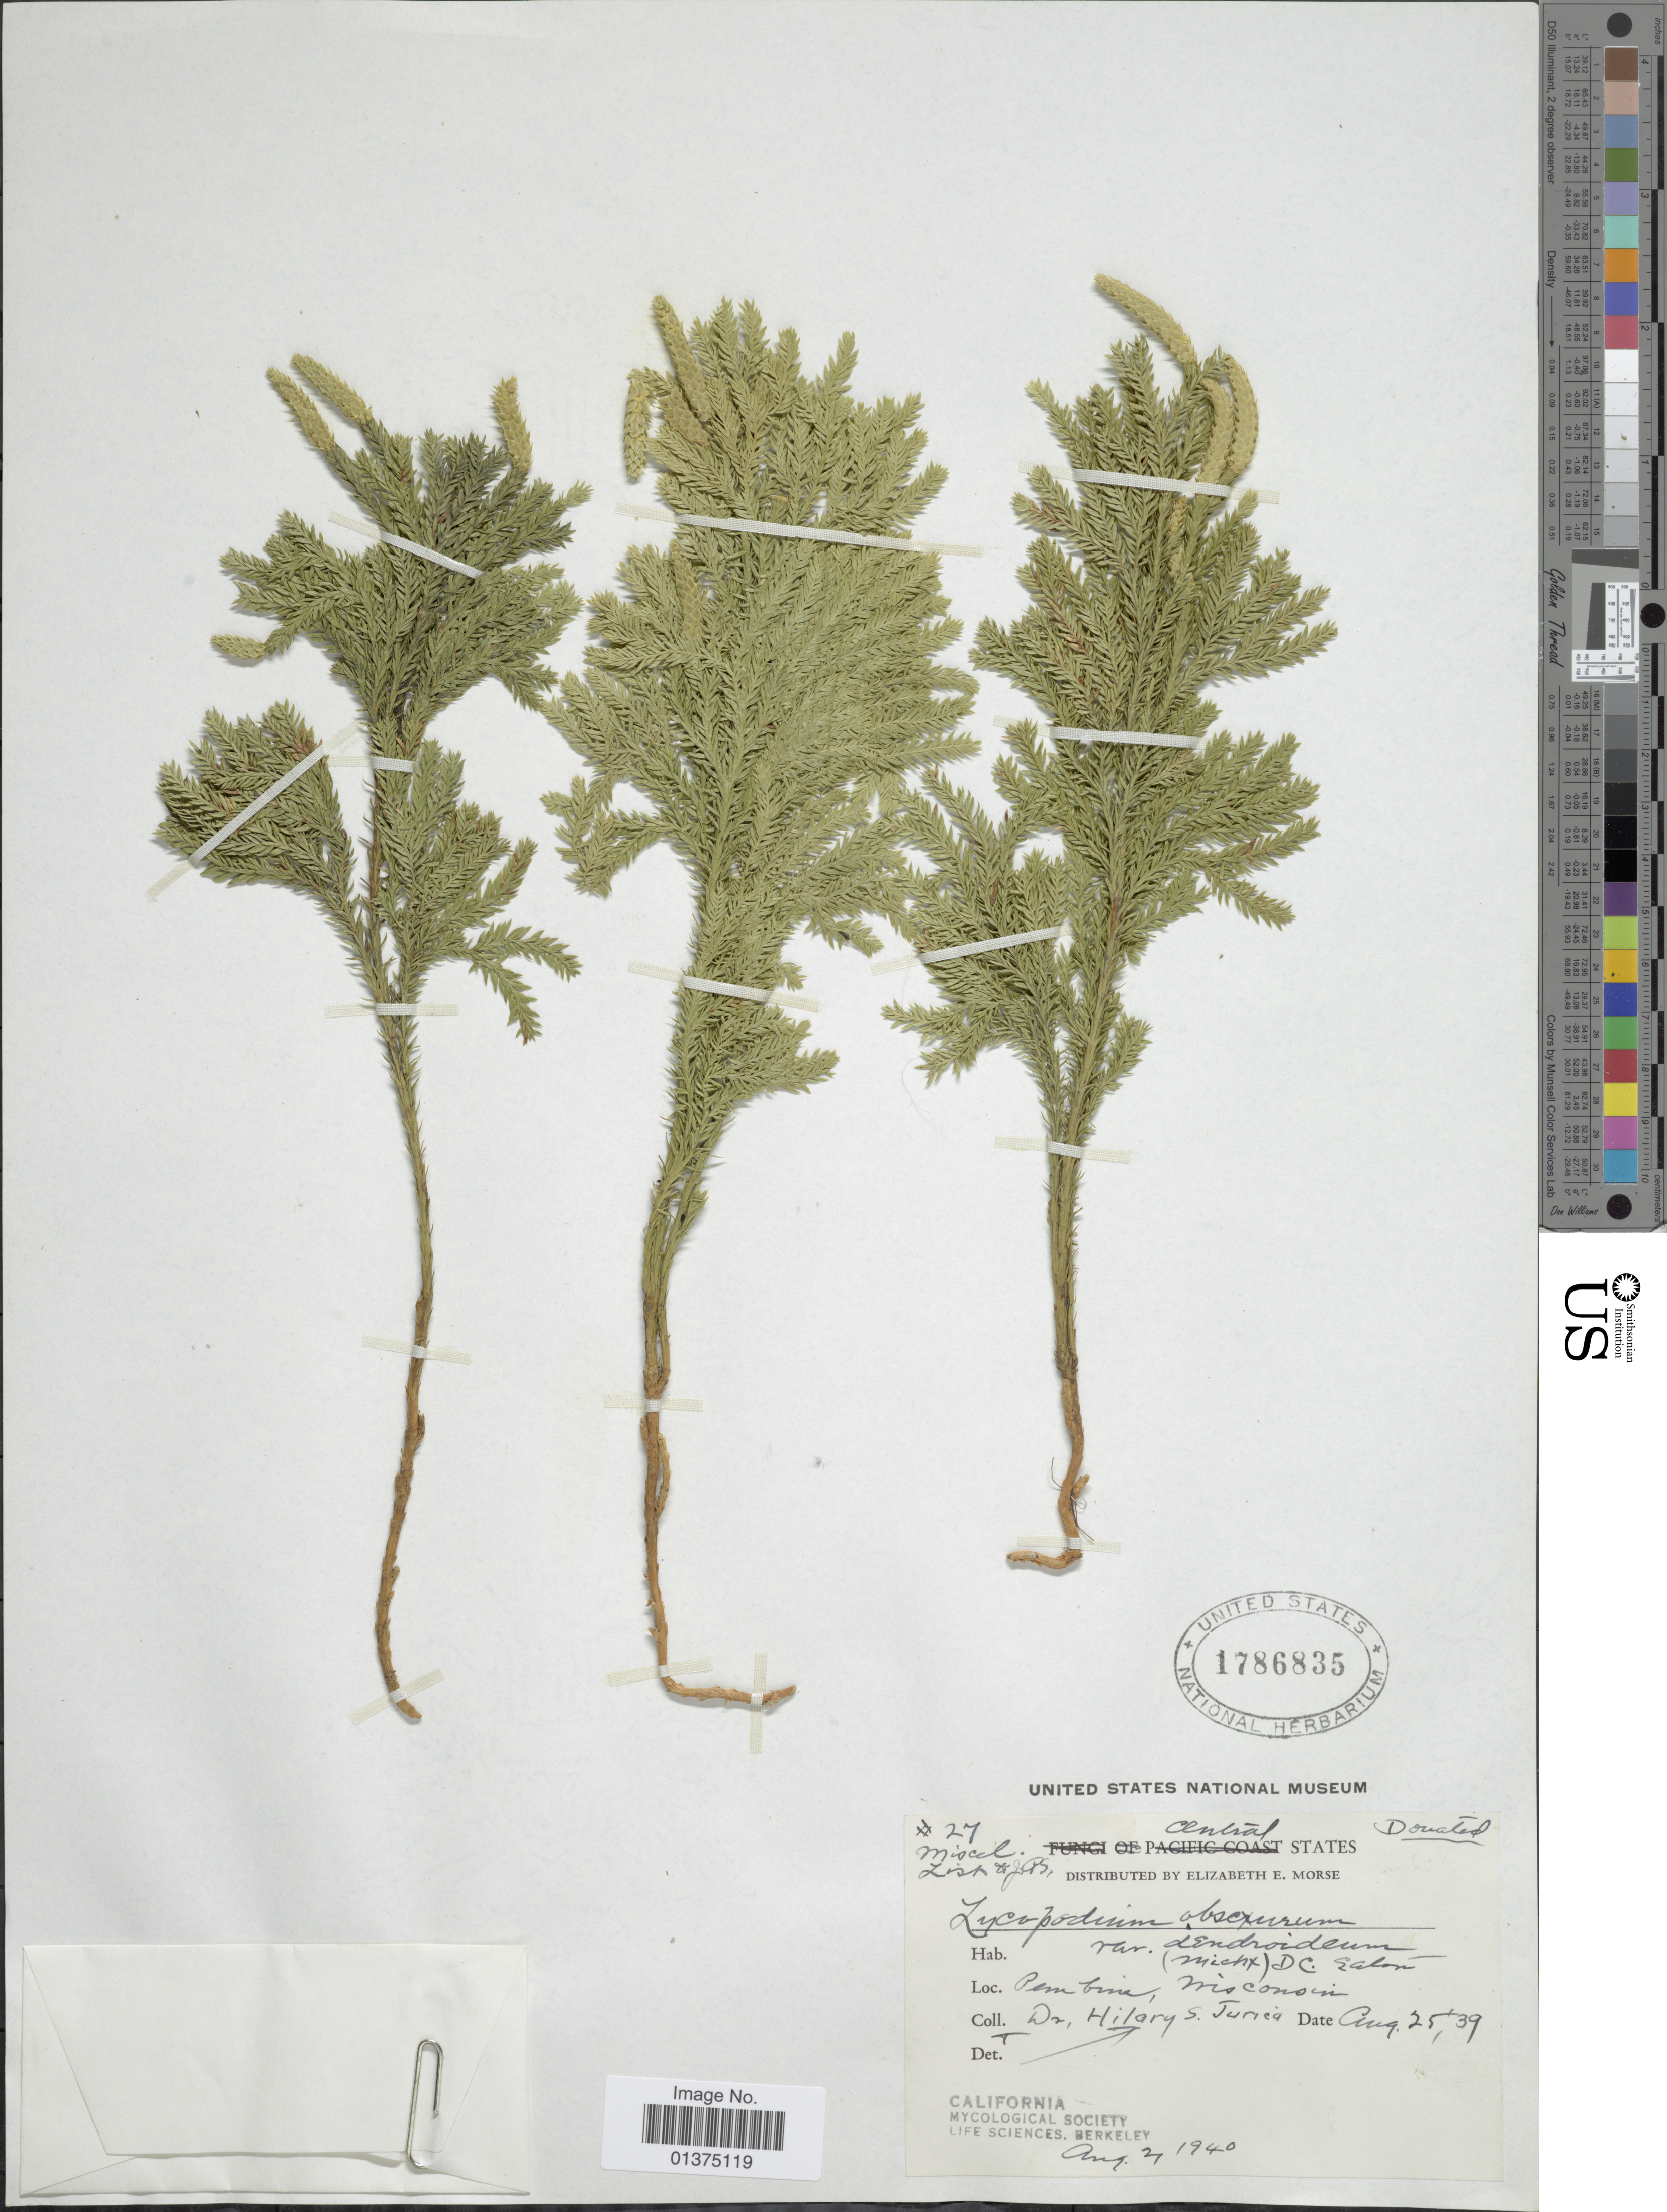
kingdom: Plantae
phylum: Tracheophyta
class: Lycopodiopsida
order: Lycopodiales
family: Lycopodiaceae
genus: Dendrolycopodium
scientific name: Dendrolycopodium dendroideum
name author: (Michx.) A. Haines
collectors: H. Jurica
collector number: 27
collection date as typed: Transcribed d/m/y: 25/8/39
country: United States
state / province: Wisconsin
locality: Central States, Pembina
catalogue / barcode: US 1786835